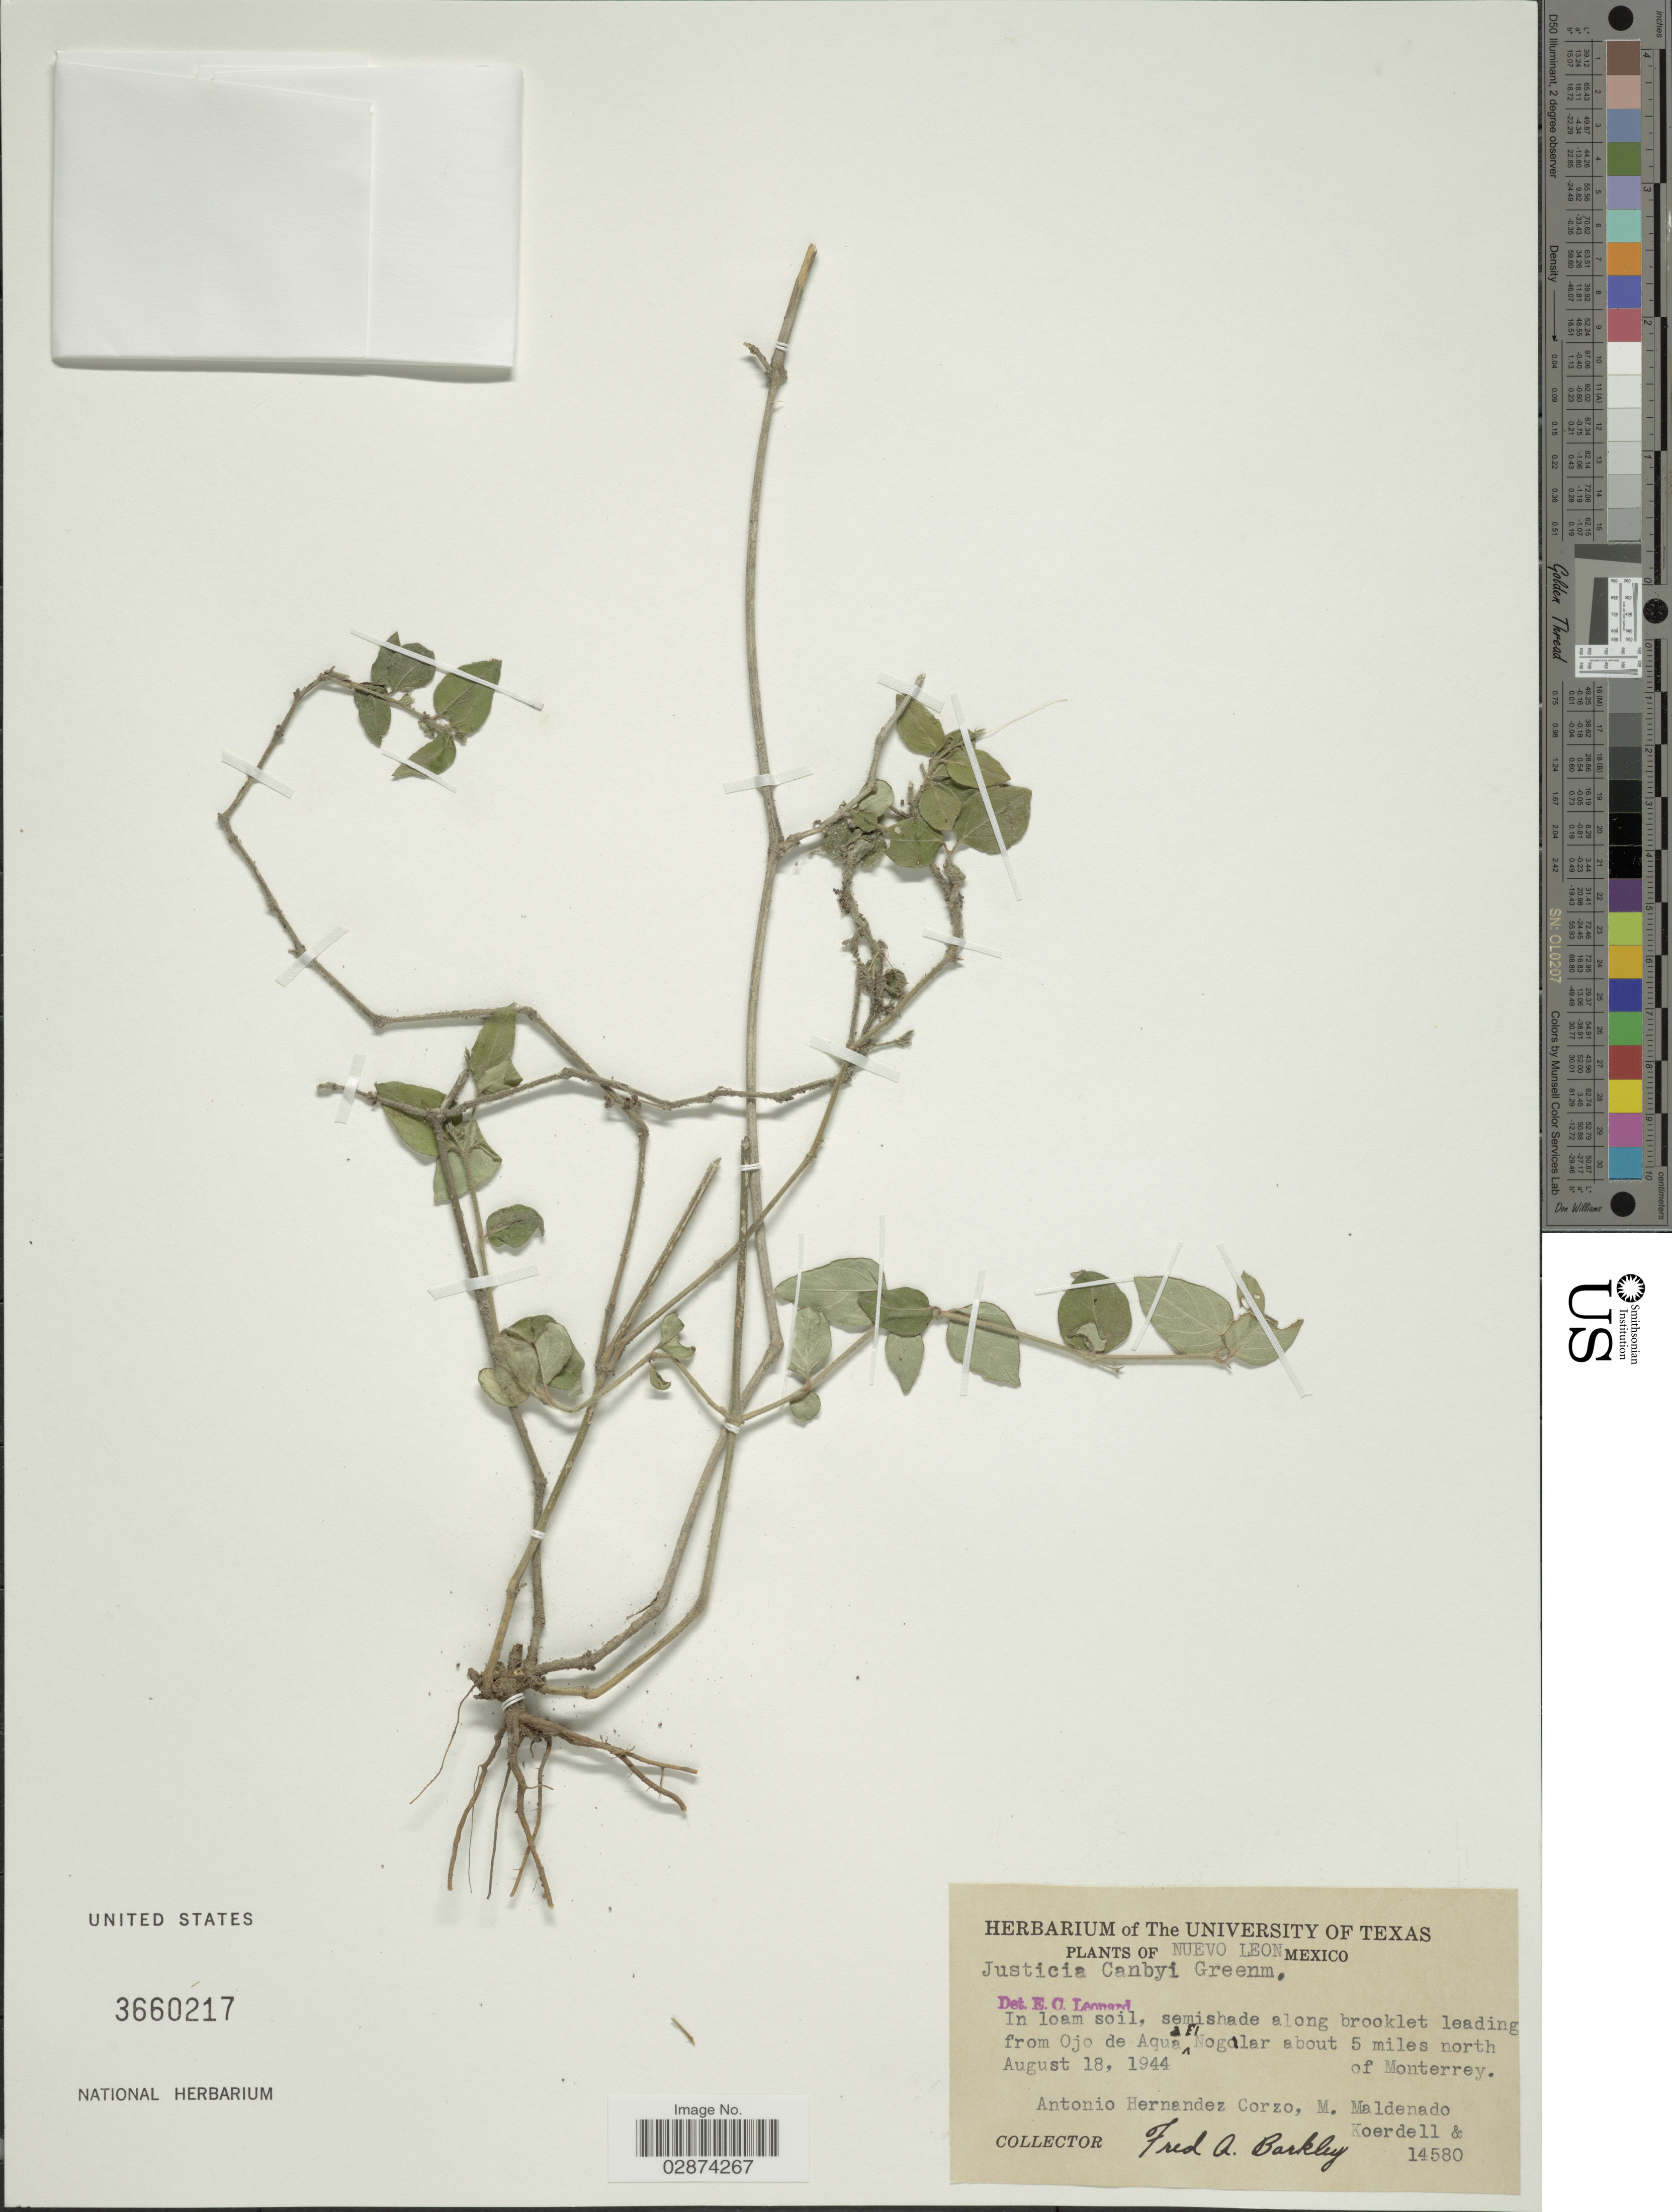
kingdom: Plantae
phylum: Tracheophyta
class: Magnoliopsida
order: Lamiales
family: Acanthaceae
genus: Justicia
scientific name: Justicia canbyi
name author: Greenm.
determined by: Fisher, Amanda, (LOB), California State University, Long Beach (UNITED STATES)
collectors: A. Hernandez-Corzo, M. Maldenado-Koerdell & F. A. Barkley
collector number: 14580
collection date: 1944-08-18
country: Mexico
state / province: Nuevo León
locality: In loam soil, semishade along brooklet leading from Ojo de Aqua, El Nogalar about 5 miles north of Monterrey.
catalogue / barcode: US 3660217